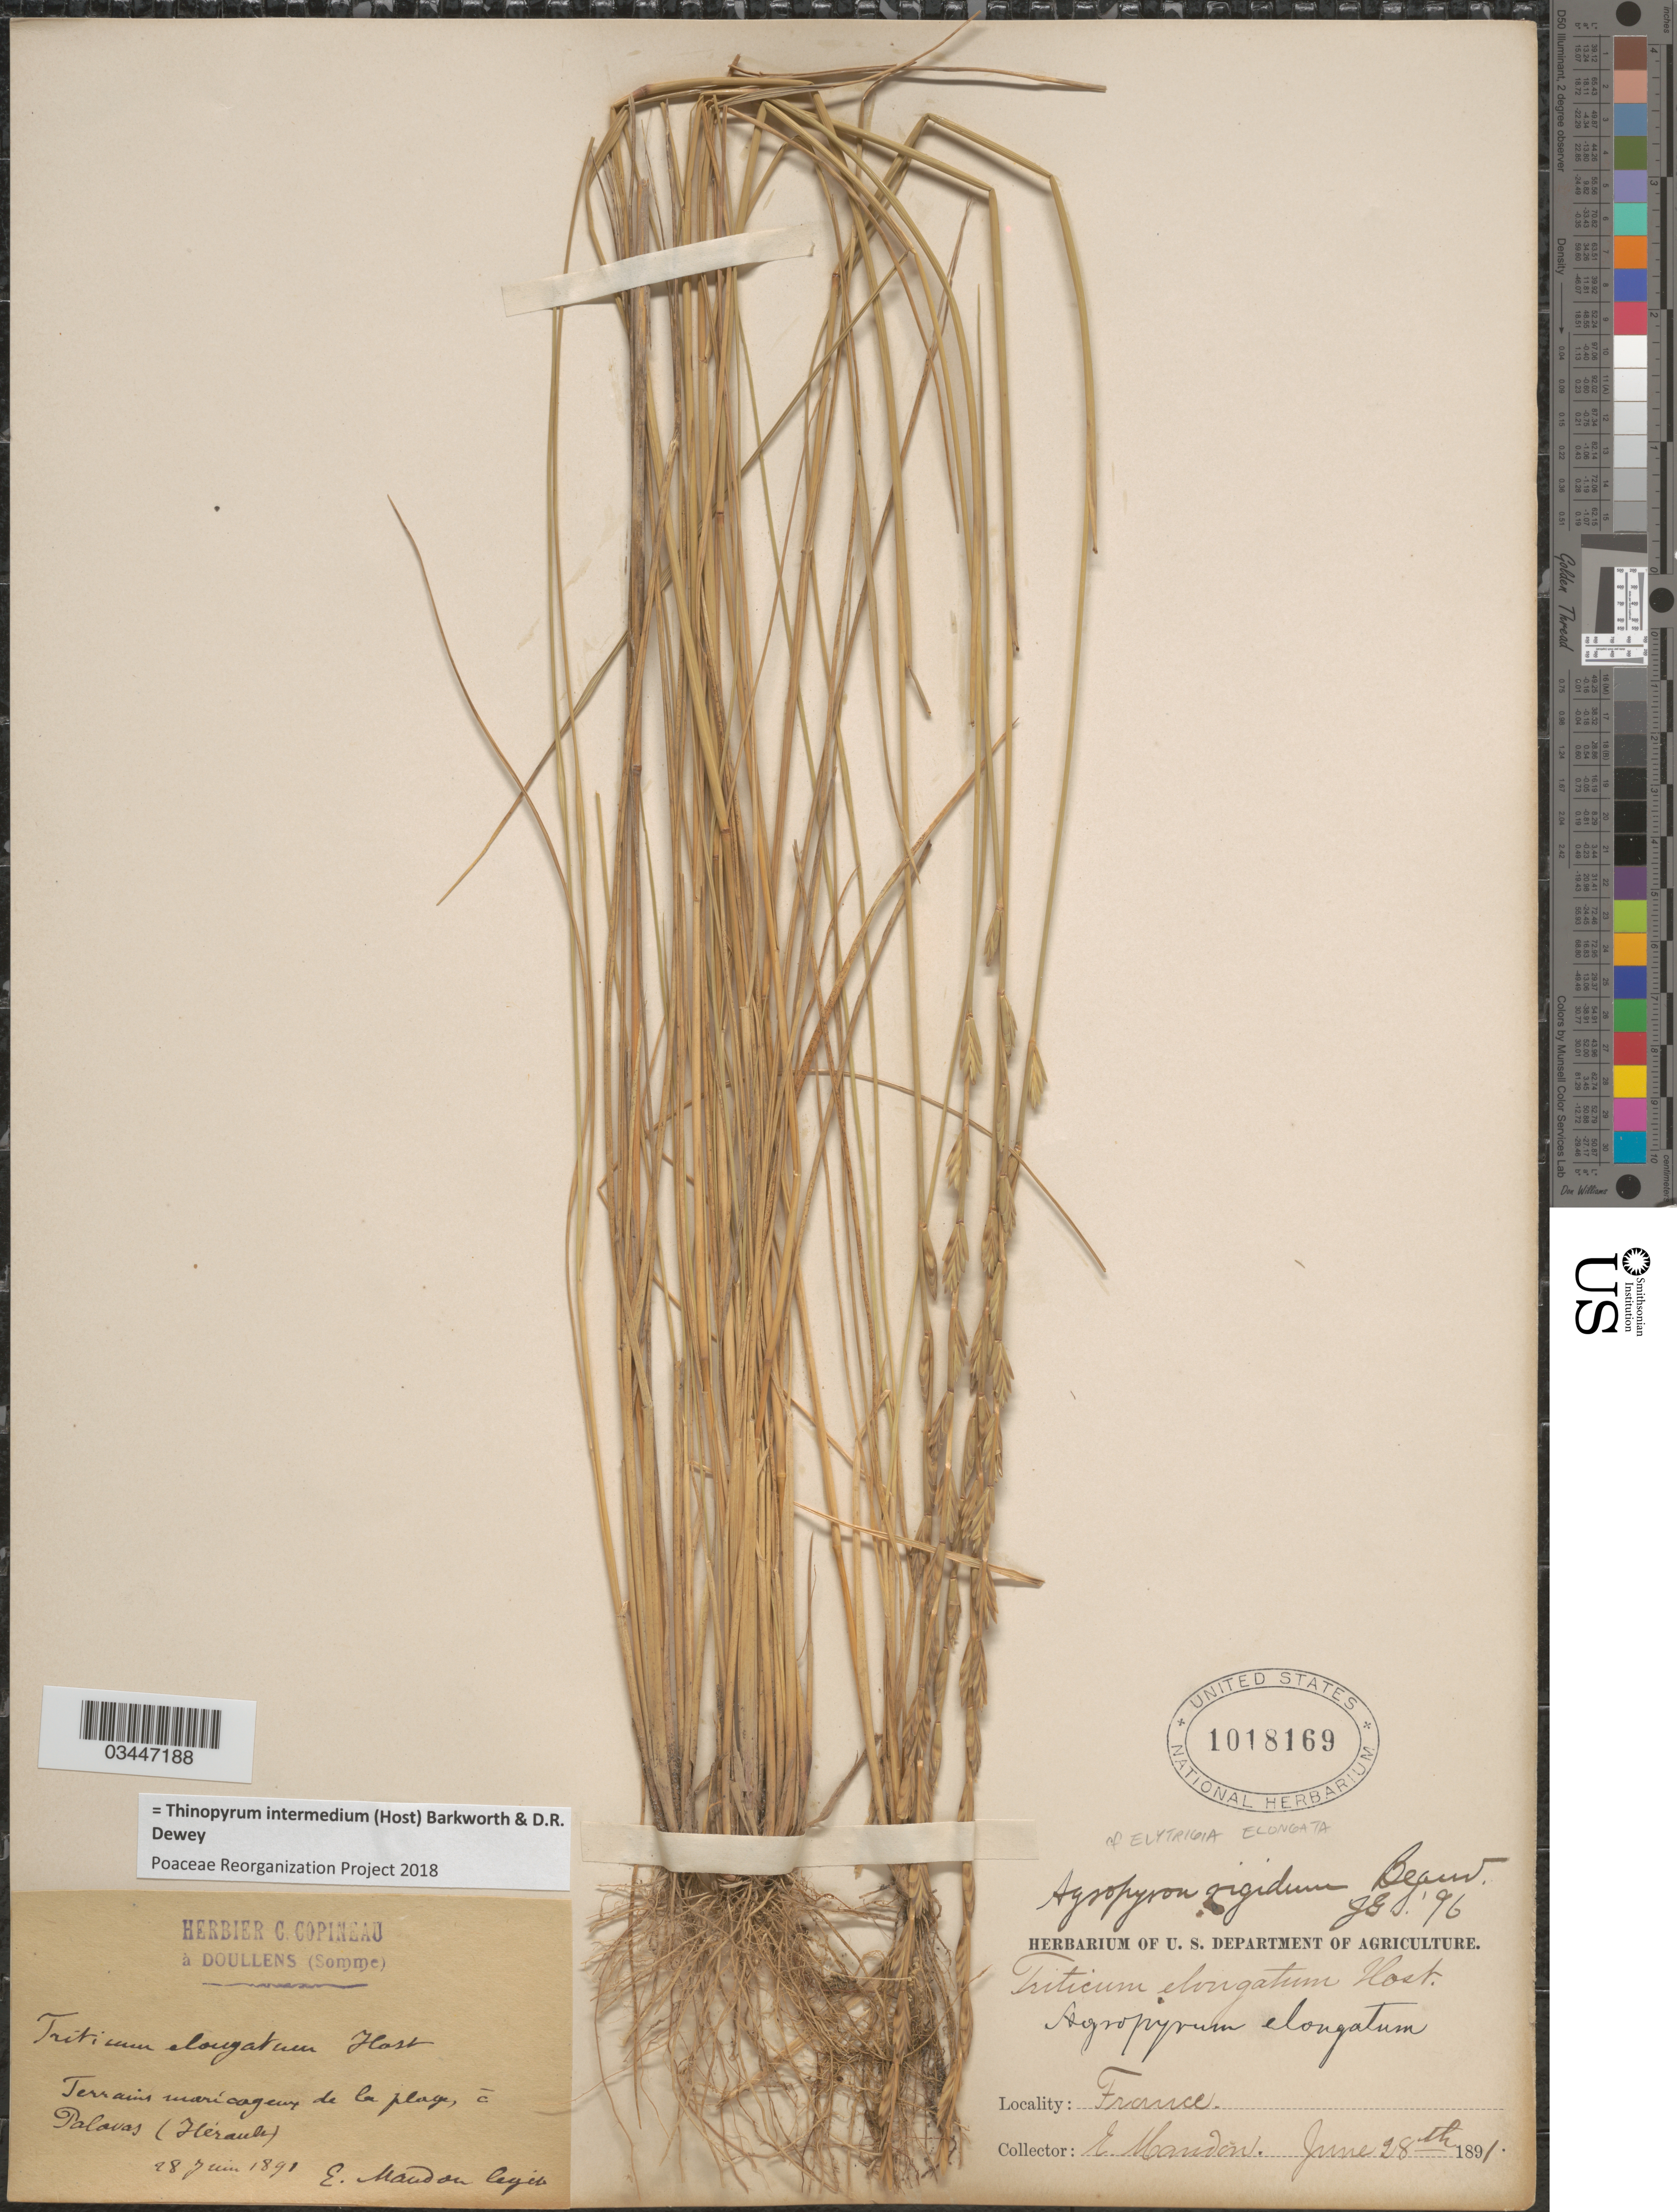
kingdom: Plantae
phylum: Tracheophyta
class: Liliopsida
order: Poales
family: Poaceae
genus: Thinopyrum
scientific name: Thinopyrum intermedium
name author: (Host) Barkworth & Dewey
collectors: E. Mandon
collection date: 1891-06-28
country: France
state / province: Occitanie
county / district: Hérault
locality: Terrains marícageux de la plage, á Palavas (Hérault).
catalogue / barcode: US 1018169